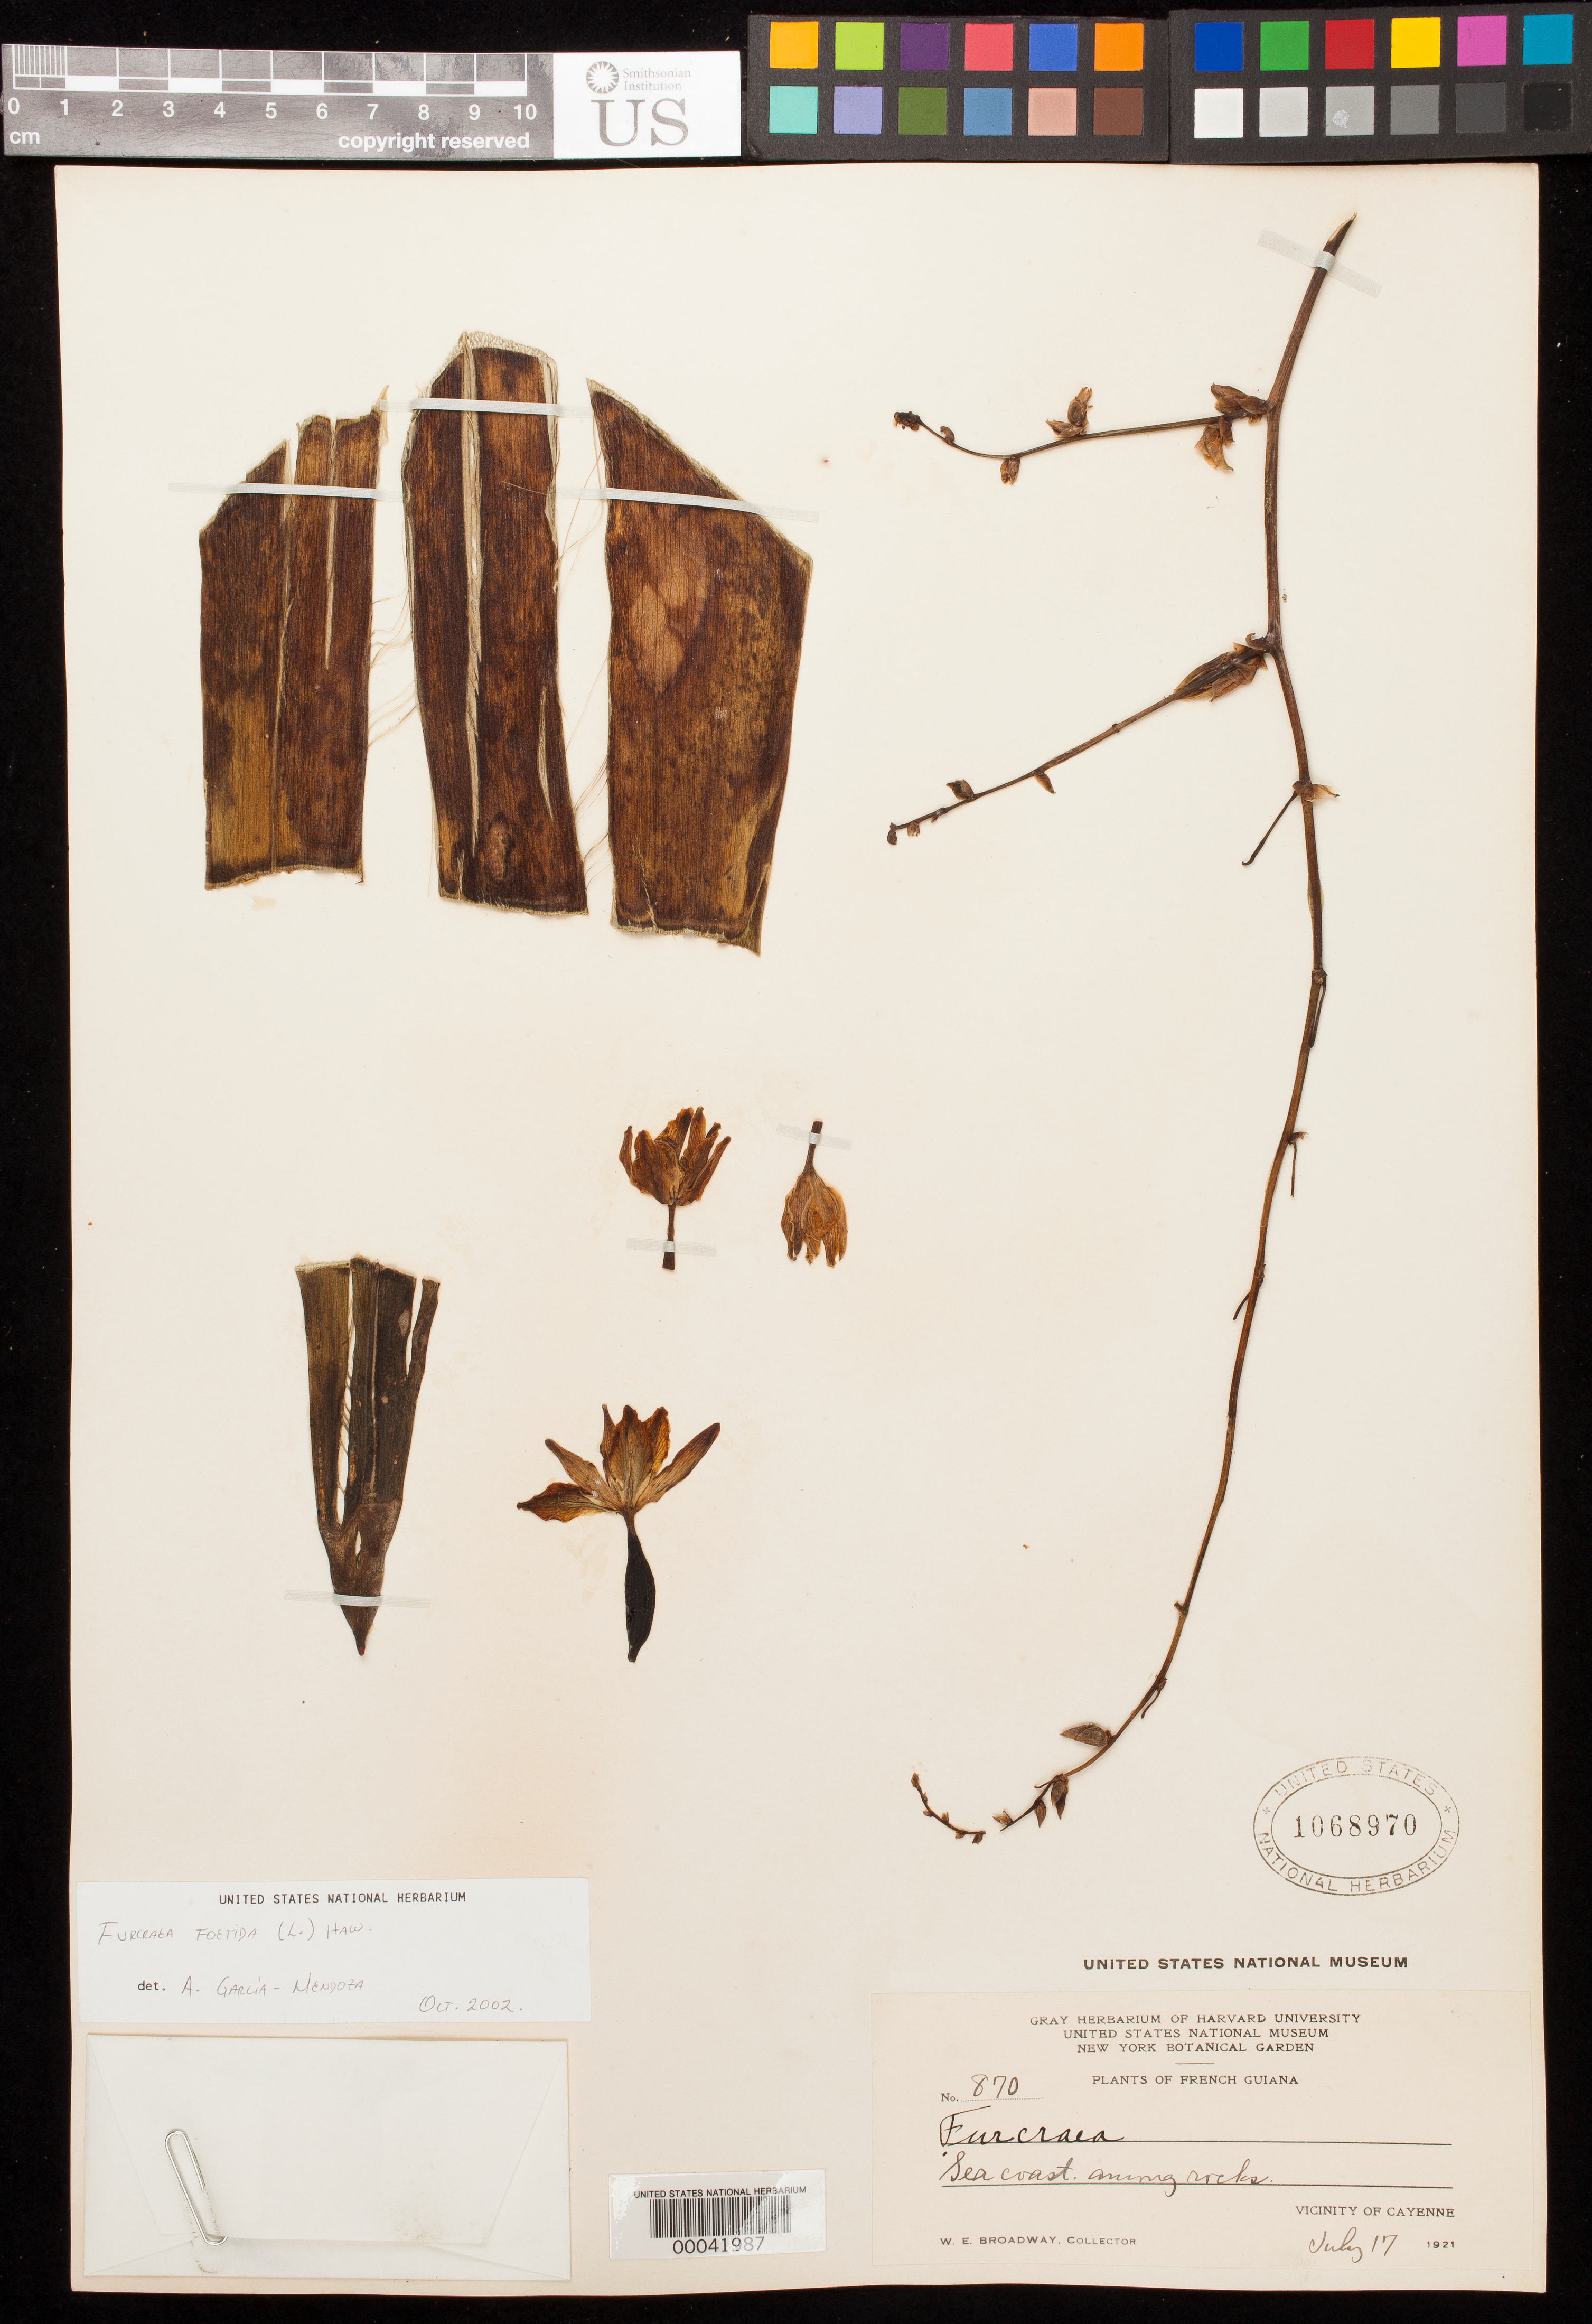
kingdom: Plantae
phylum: Tracheophyta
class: Liliopsida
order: Asparagales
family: Asparagaceae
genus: Furcraea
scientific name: Furcraea foetida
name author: (L.) Haw.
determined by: García-Mendoza, A.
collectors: W. E. Broadway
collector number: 870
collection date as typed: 17 Jul 1921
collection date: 1921-07-17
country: French Guiana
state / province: Cayenne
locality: Vicinity of cayenne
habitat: Sea coast among rocks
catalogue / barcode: US 1068970